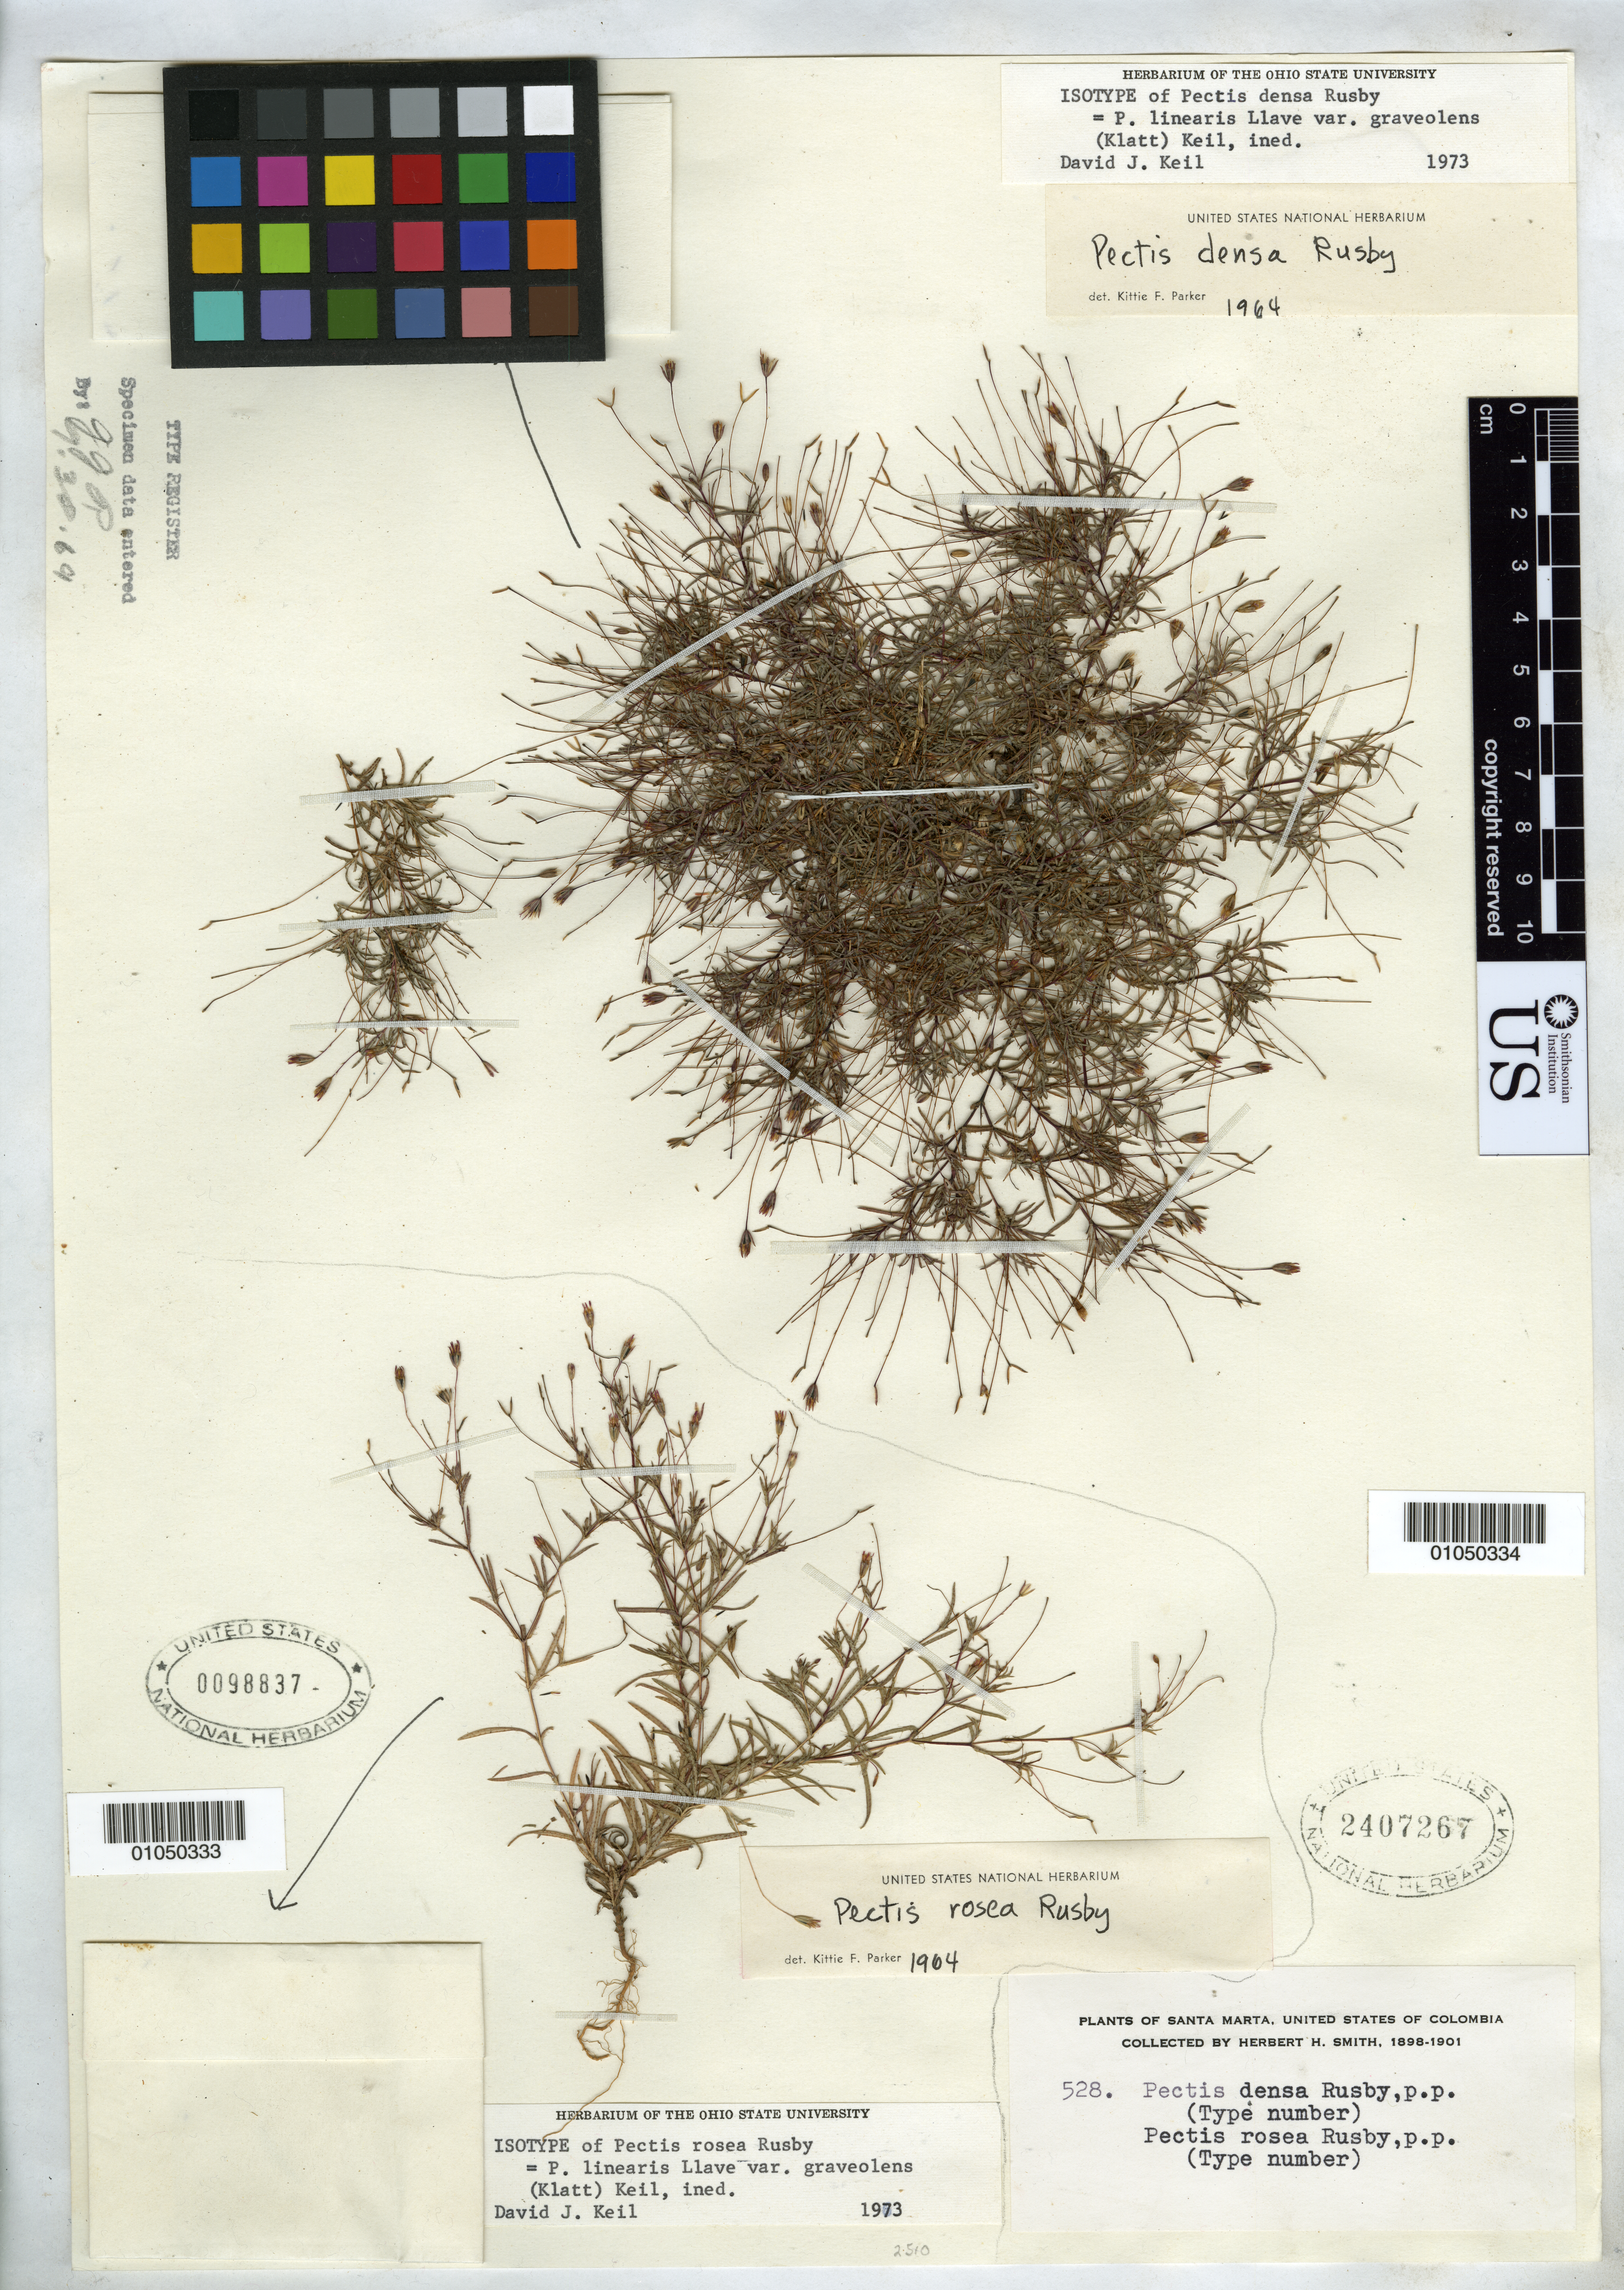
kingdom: Plantae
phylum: Tracheophyta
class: Magnoliopsida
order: Asterales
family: Asteraceae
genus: Pectis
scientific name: Pectis densa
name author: Rusby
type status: Isotype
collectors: Herbert H. Smith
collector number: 528 p.p.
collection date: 1898/1899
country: Colombia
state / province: Magdalena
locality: Santa Marta.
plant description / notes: A type of Pectis rosea Rusby (also described from H.H. Smith 528 p.p.) is mounted on the same sheet; both names apparently considered conspecific by D.J. Keil.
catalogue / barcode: US 2407267